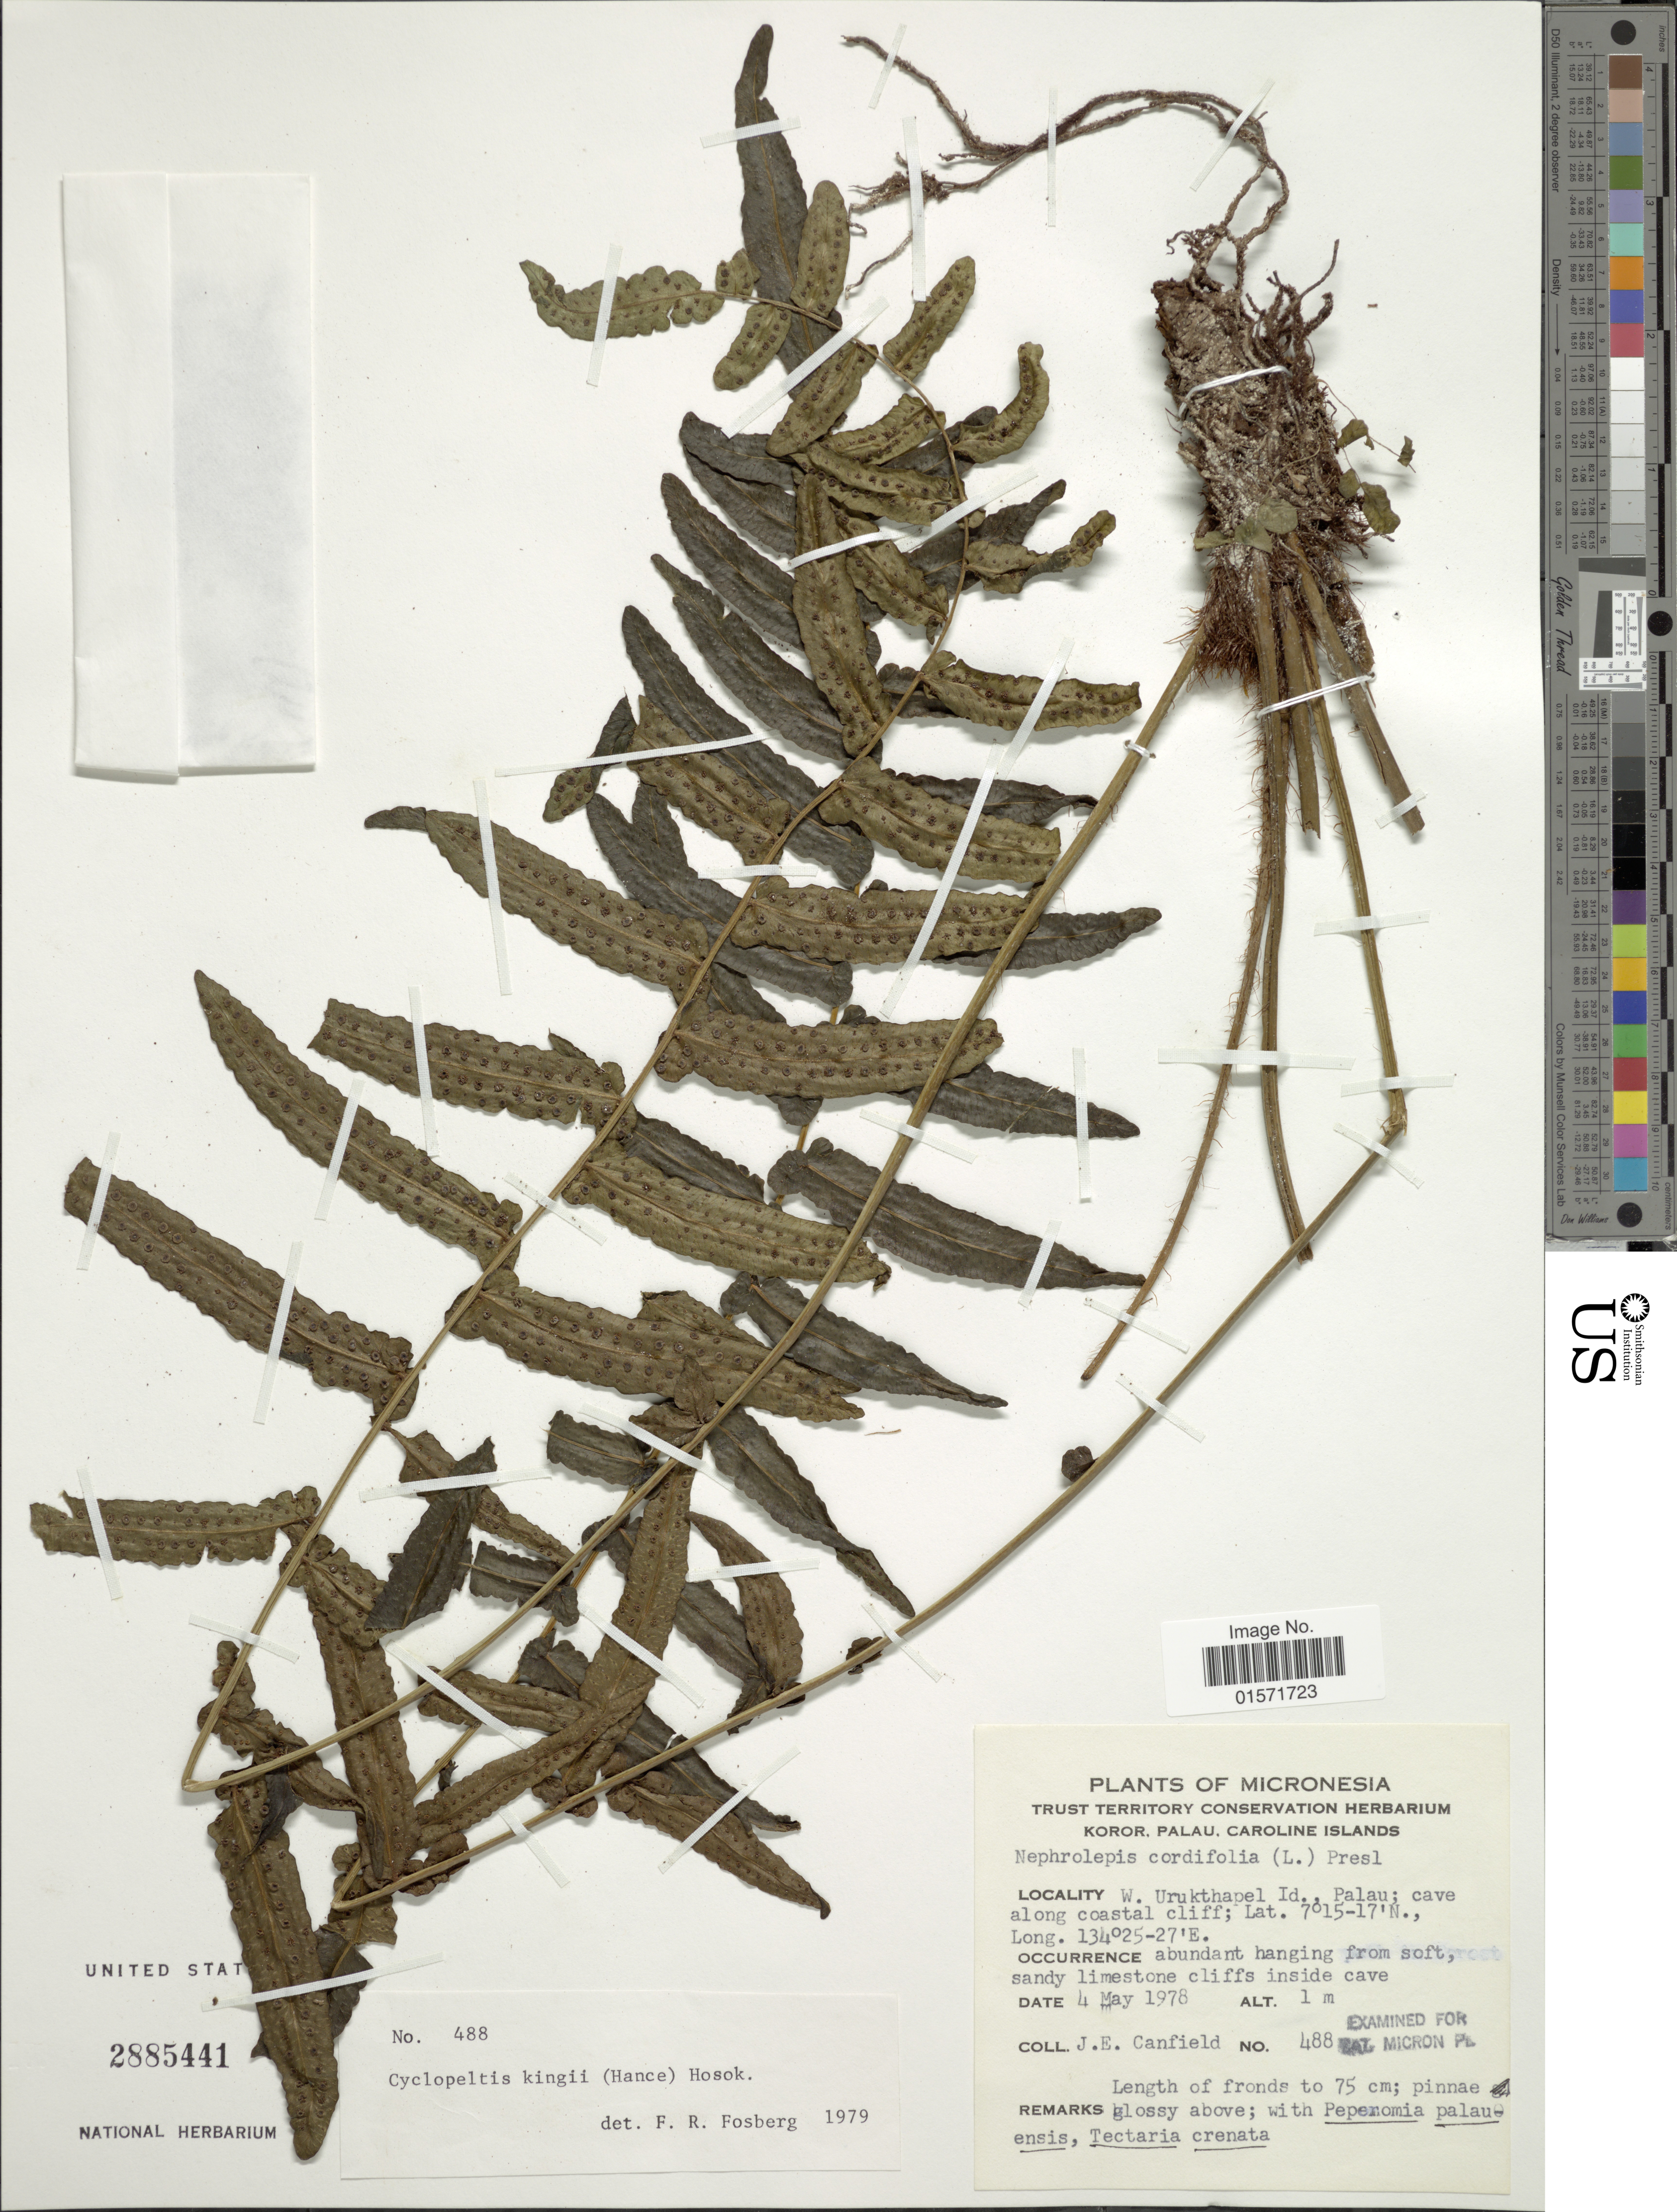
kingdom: Plantae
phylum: Tracheophyta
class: Polypodiopsida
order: Polypodiales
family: Lomariopsidaceae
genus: Cyclopeltis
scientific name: Cyclopeltis kingii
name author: (Hance) Hosok.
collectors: J. E. Canfield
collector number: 488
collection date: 1978-05-04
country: Palau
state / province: Koror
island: Ngeruktabel [Urukthapel]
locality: W. Urukthapel Id., Palau: cave along coastal cliff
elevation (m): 1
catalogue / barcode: US 2885441